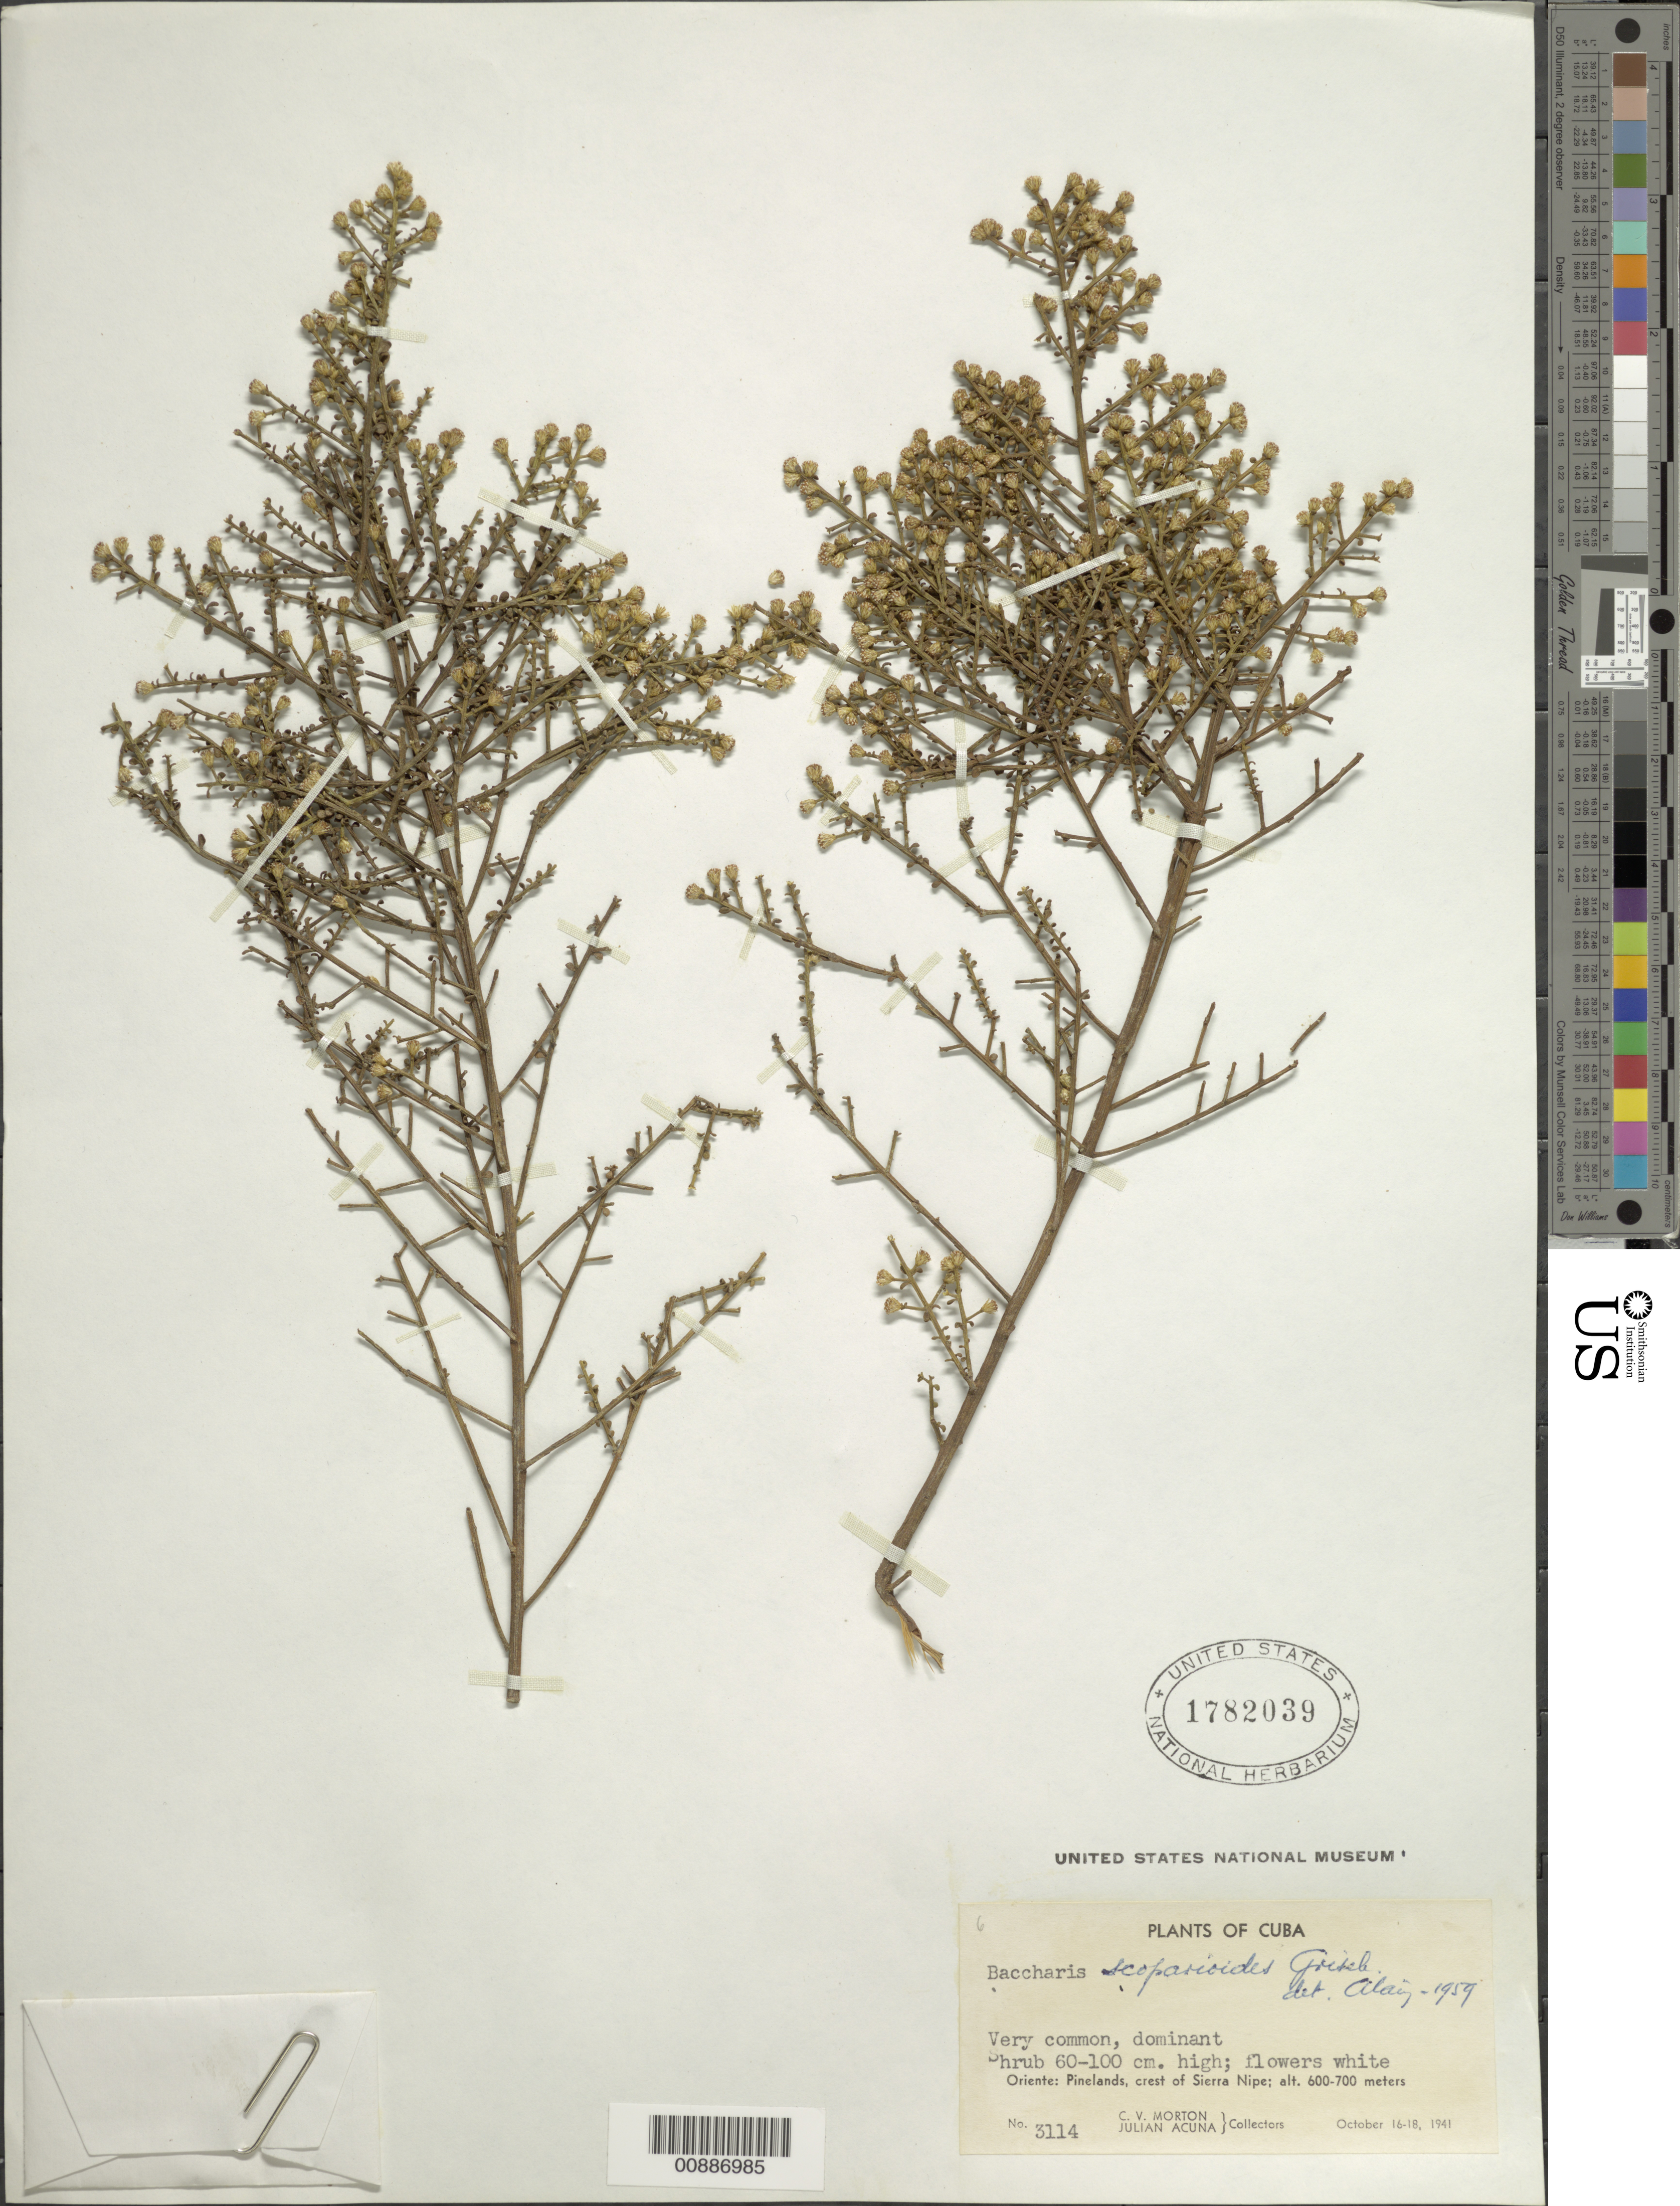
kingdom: Plantae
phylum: Tracheophyta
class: Magnoliopsida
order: Asterales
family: Asteraceae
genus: Baccharis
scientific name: Baccharis scoparioides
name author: Griseb.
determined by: Liogier, Alain H.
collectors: C. V. Morton & J. Acuña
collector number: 3114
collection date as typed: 16 Oct 1941 to 18 Oct 1941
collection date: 1941-10-16/1941-10-18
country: Cuba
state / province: Oriente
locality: Crest of Sierra Nipe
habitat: Pinelands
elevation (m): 600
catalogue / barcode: US 1782039